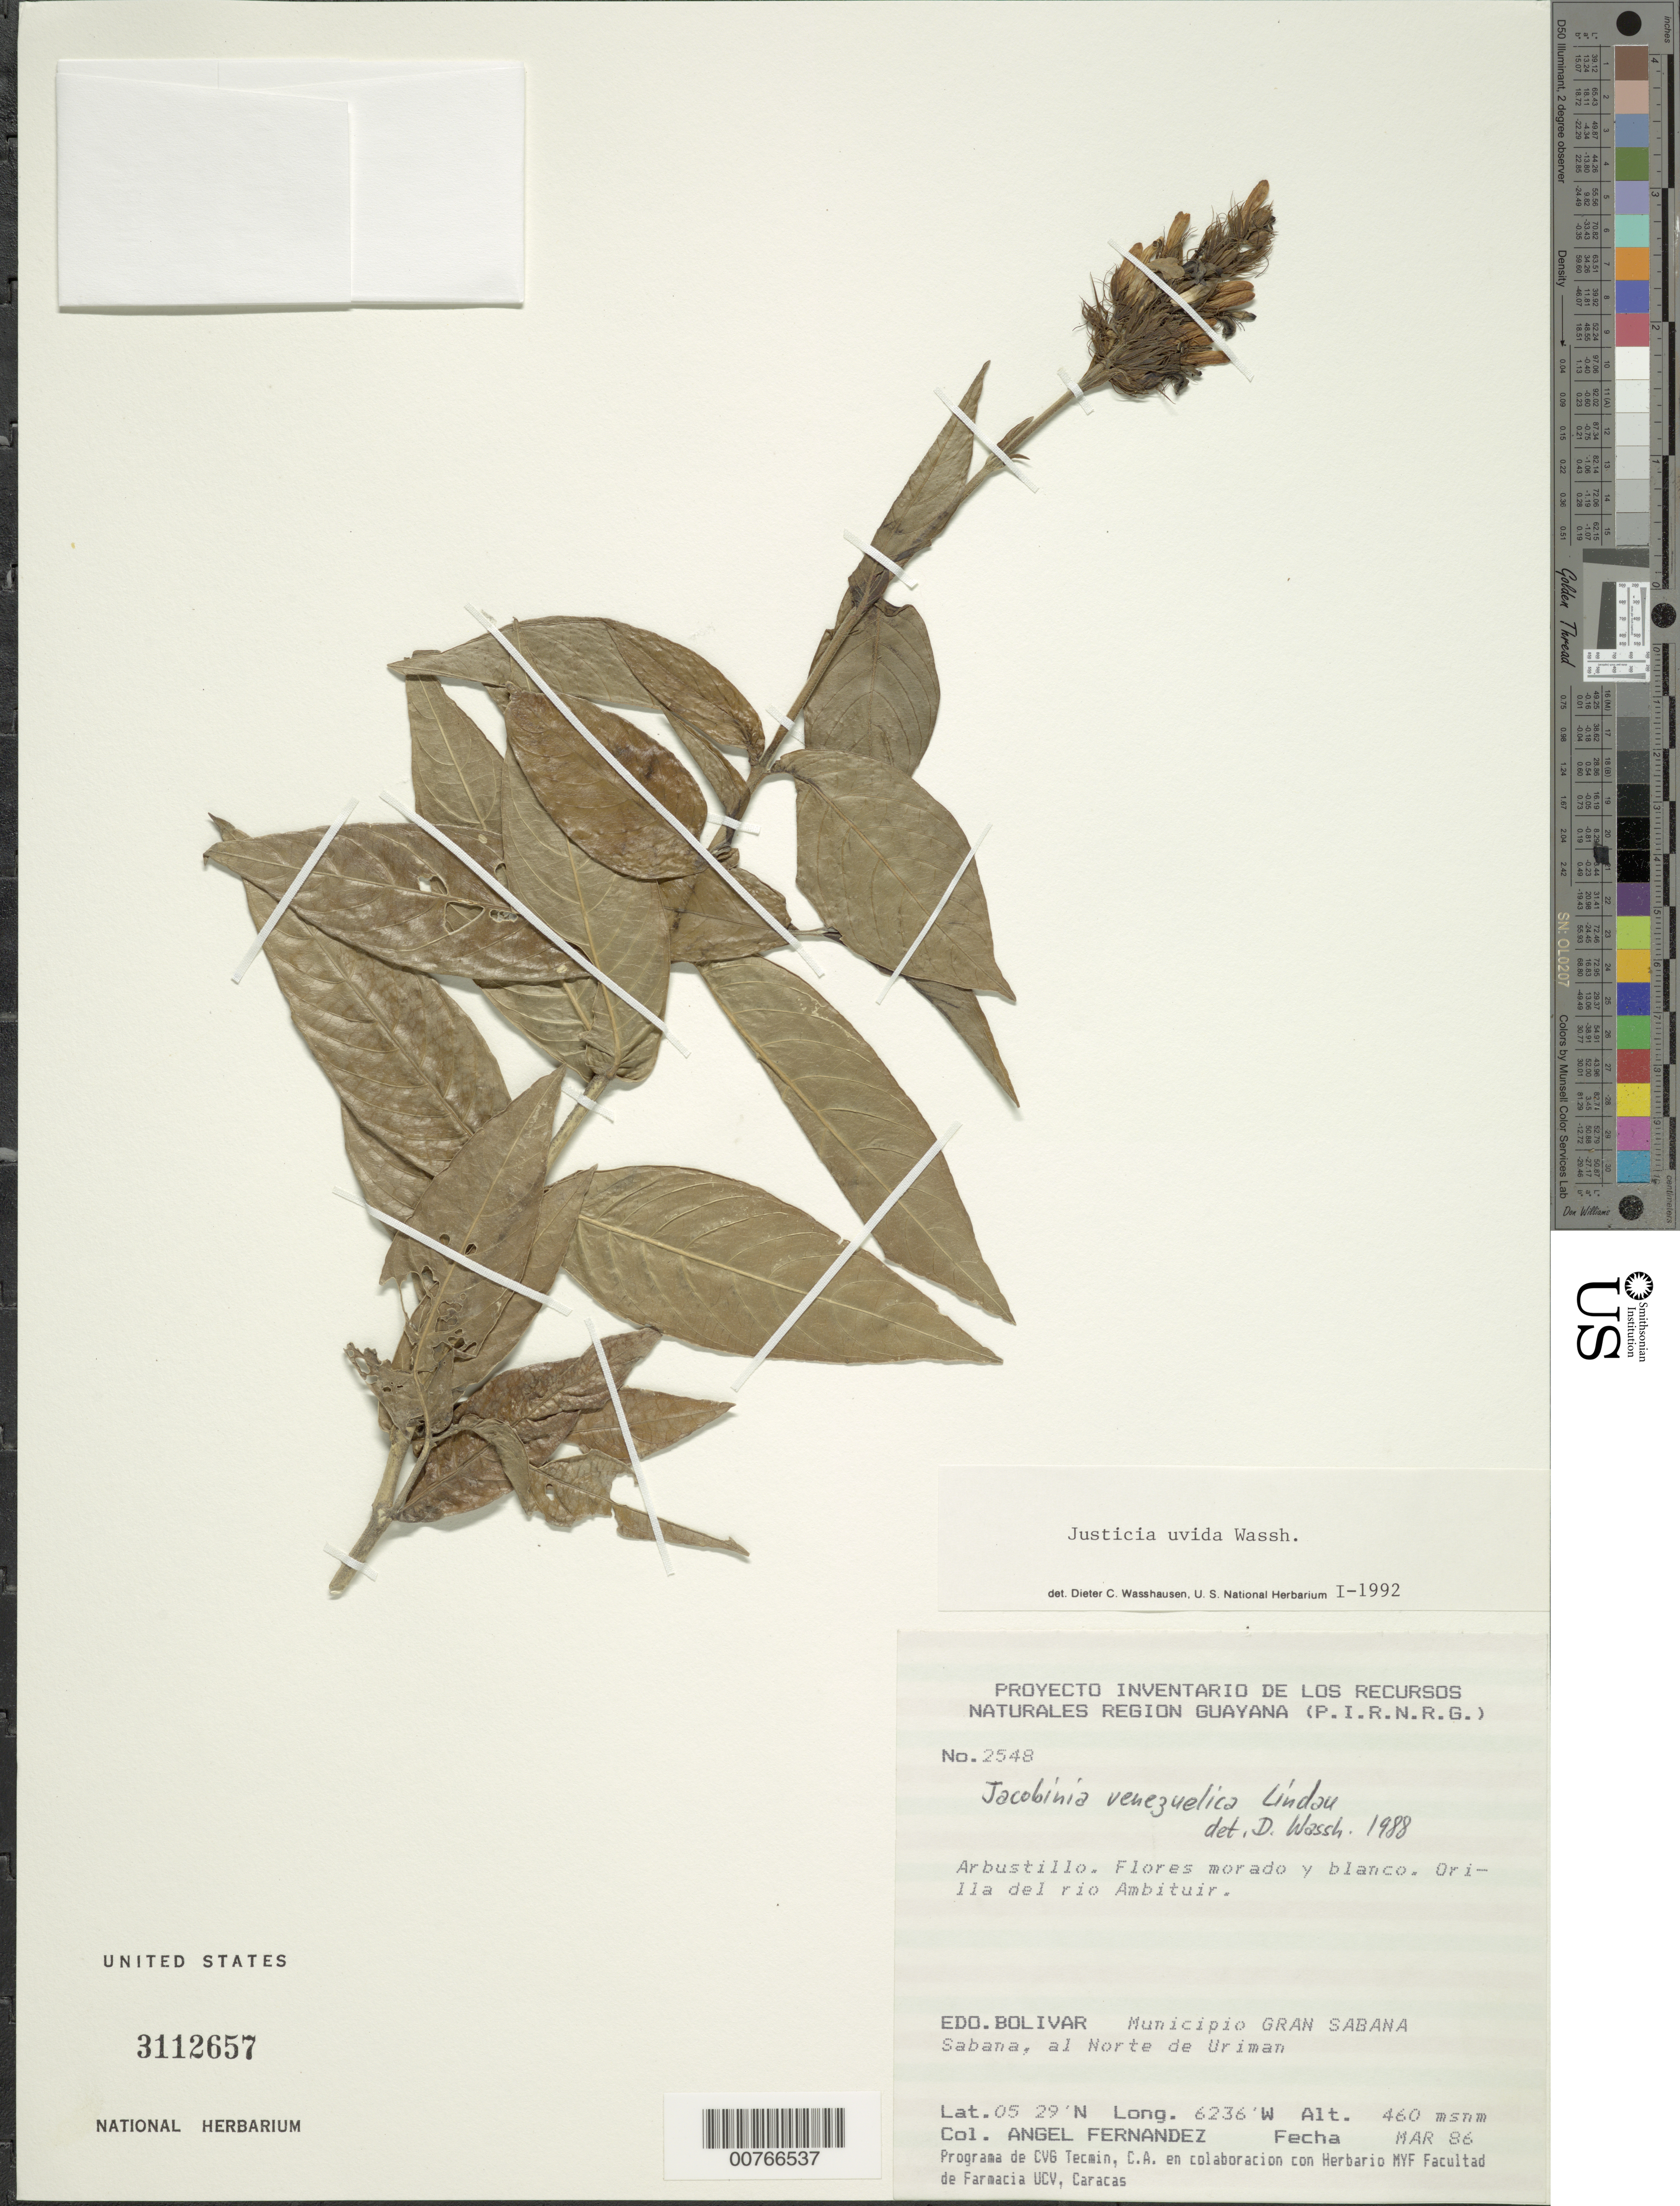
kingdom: Plantae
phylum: Tracheophyta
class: Magnoliopsida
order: Lamiales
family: Acanthaceae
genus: Justicia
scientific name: Justicia uvida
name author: Wassh.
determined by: Wasshausen, Dieter C., (BOT), Smithsonian Institution - National Museum of Natural History (UNITED STATES)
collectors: A. Fernández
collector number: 2548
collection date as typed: Mar-86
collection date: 1986-03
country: Venezuela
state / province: Bolívar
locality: Mun. Gran Sabana, N de Uriman, Río Ambituir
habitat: Savanna, along river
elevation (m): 460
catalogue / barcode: US 3112657